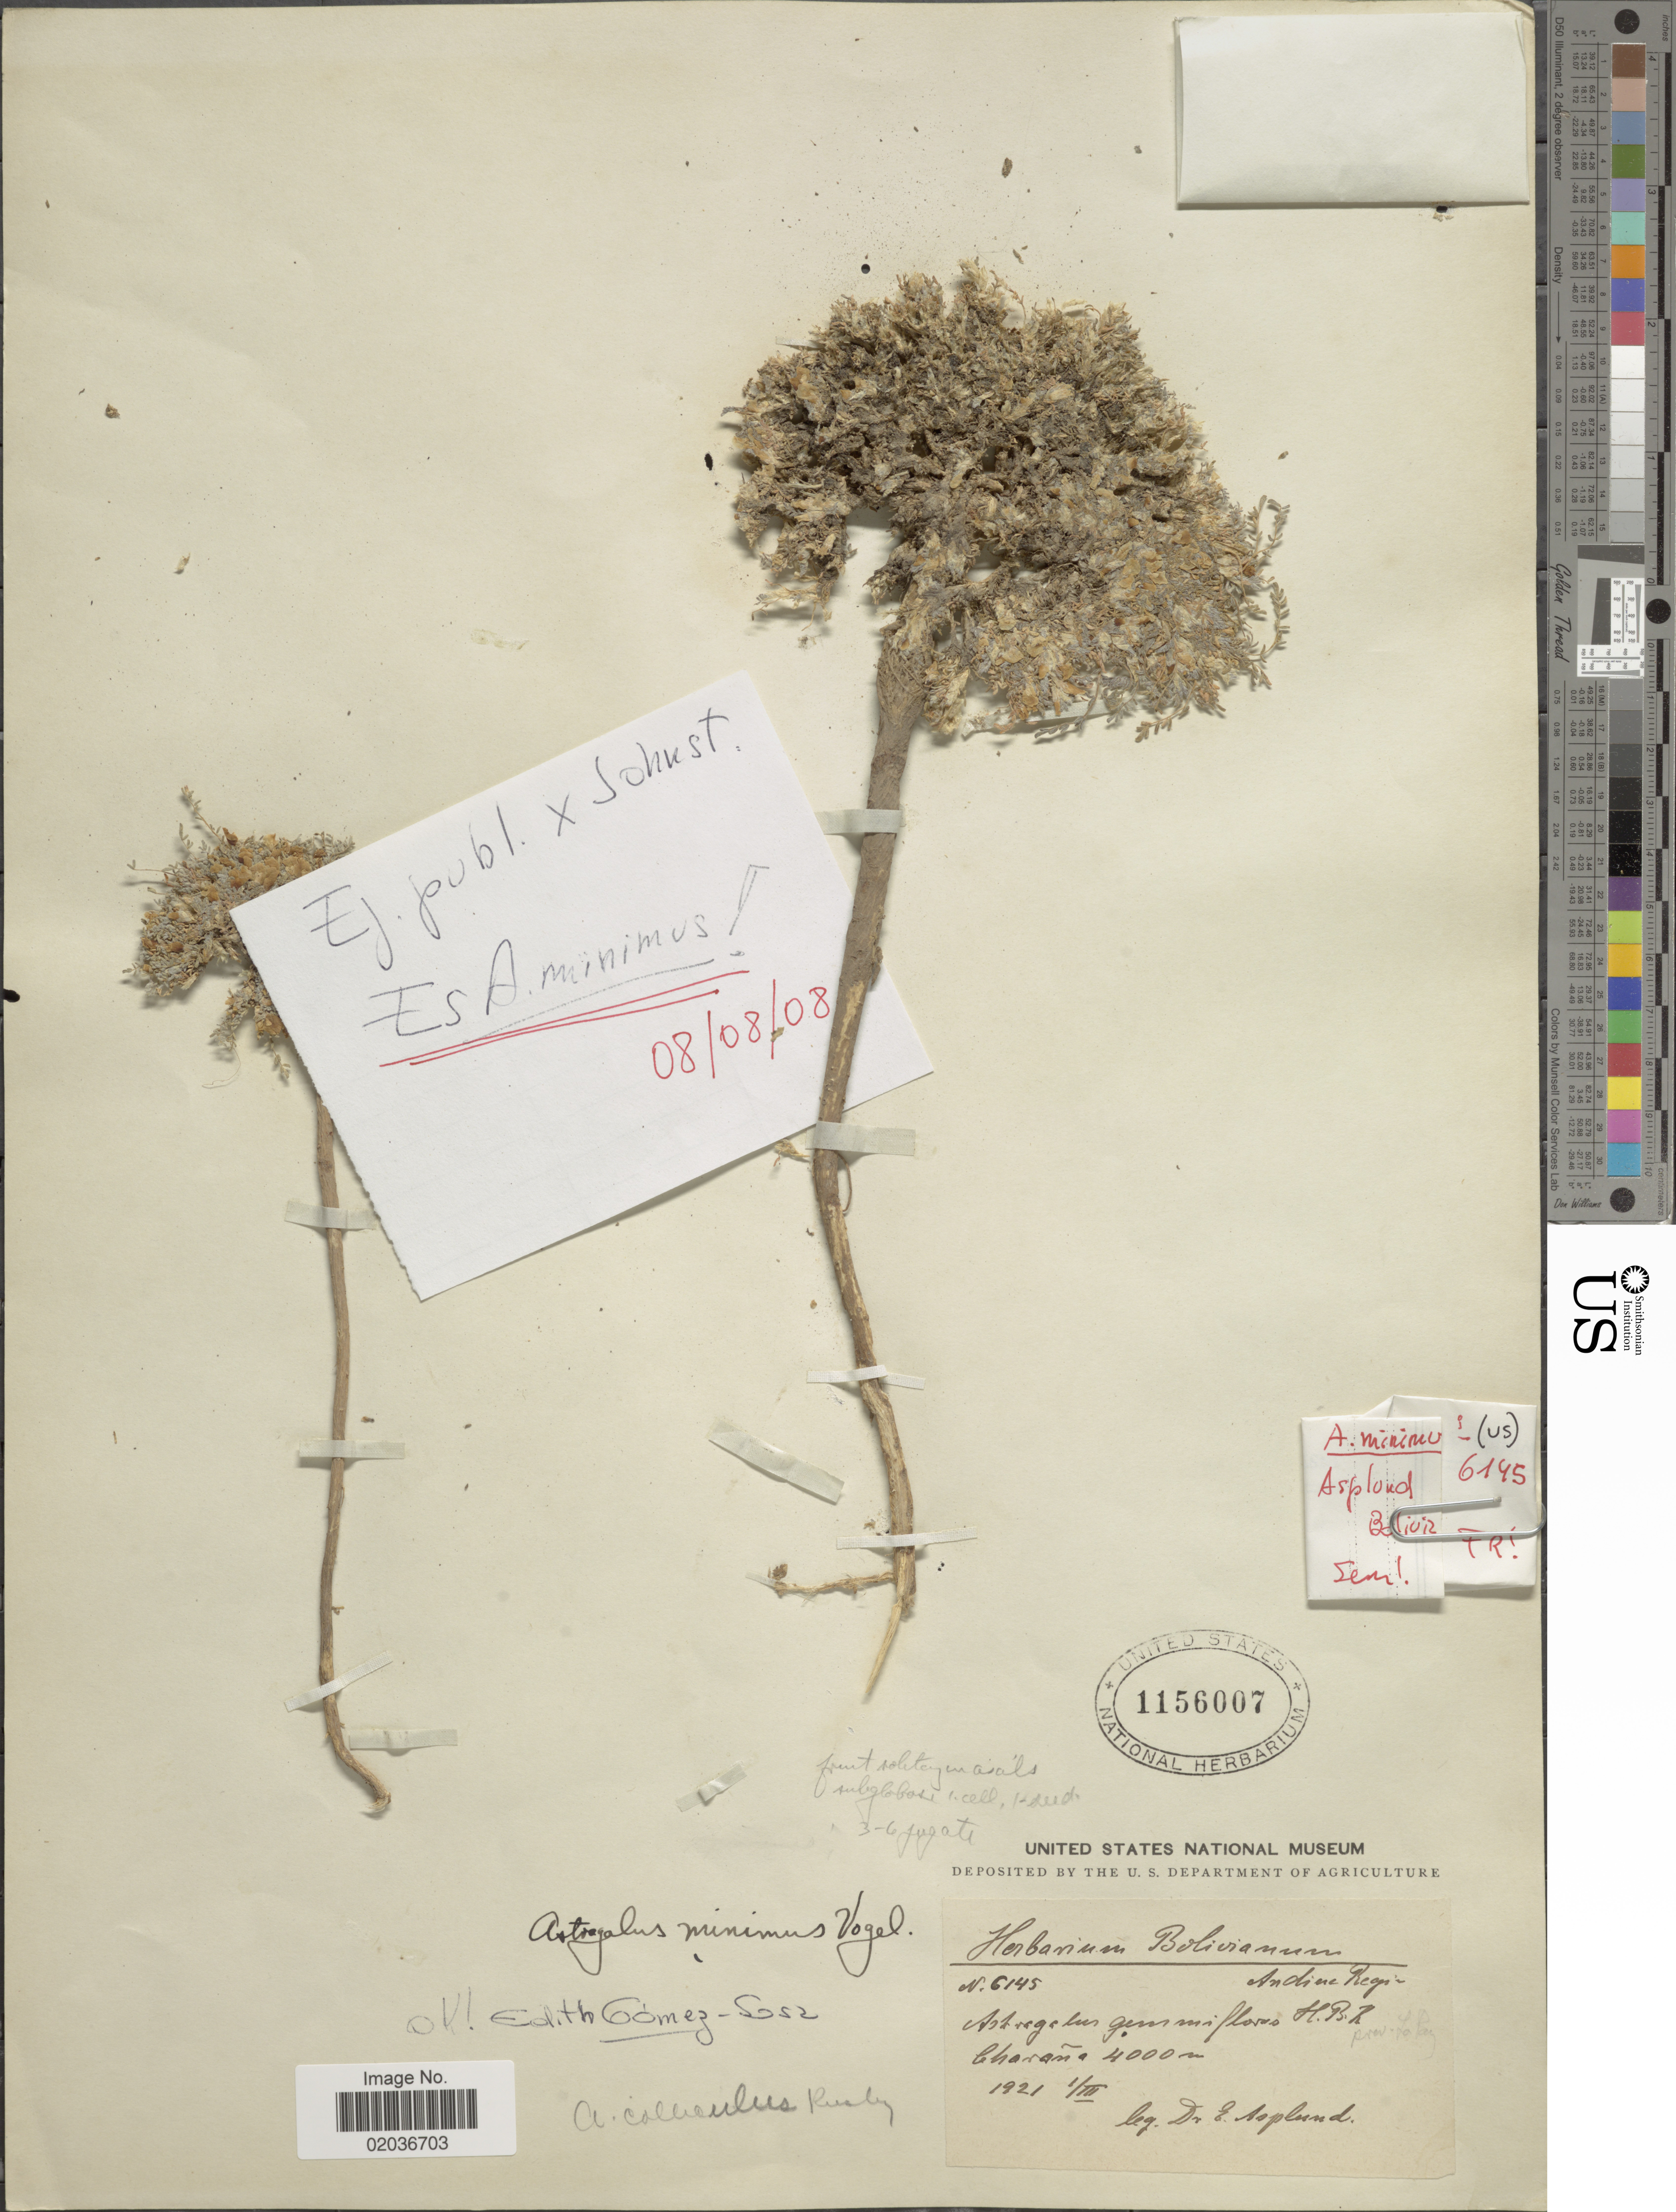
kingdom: Plantae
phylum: Tracheophyta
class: Magnoliopsida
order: Fabales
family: Fabaceae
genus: Astragalus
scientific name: Astragalus minimus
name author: Vogel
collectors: E. Asplund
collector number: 6145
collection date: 1921-03-01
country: Bolivia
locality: Charaña, Andine Region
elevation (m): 4000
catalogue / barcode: US 1156007